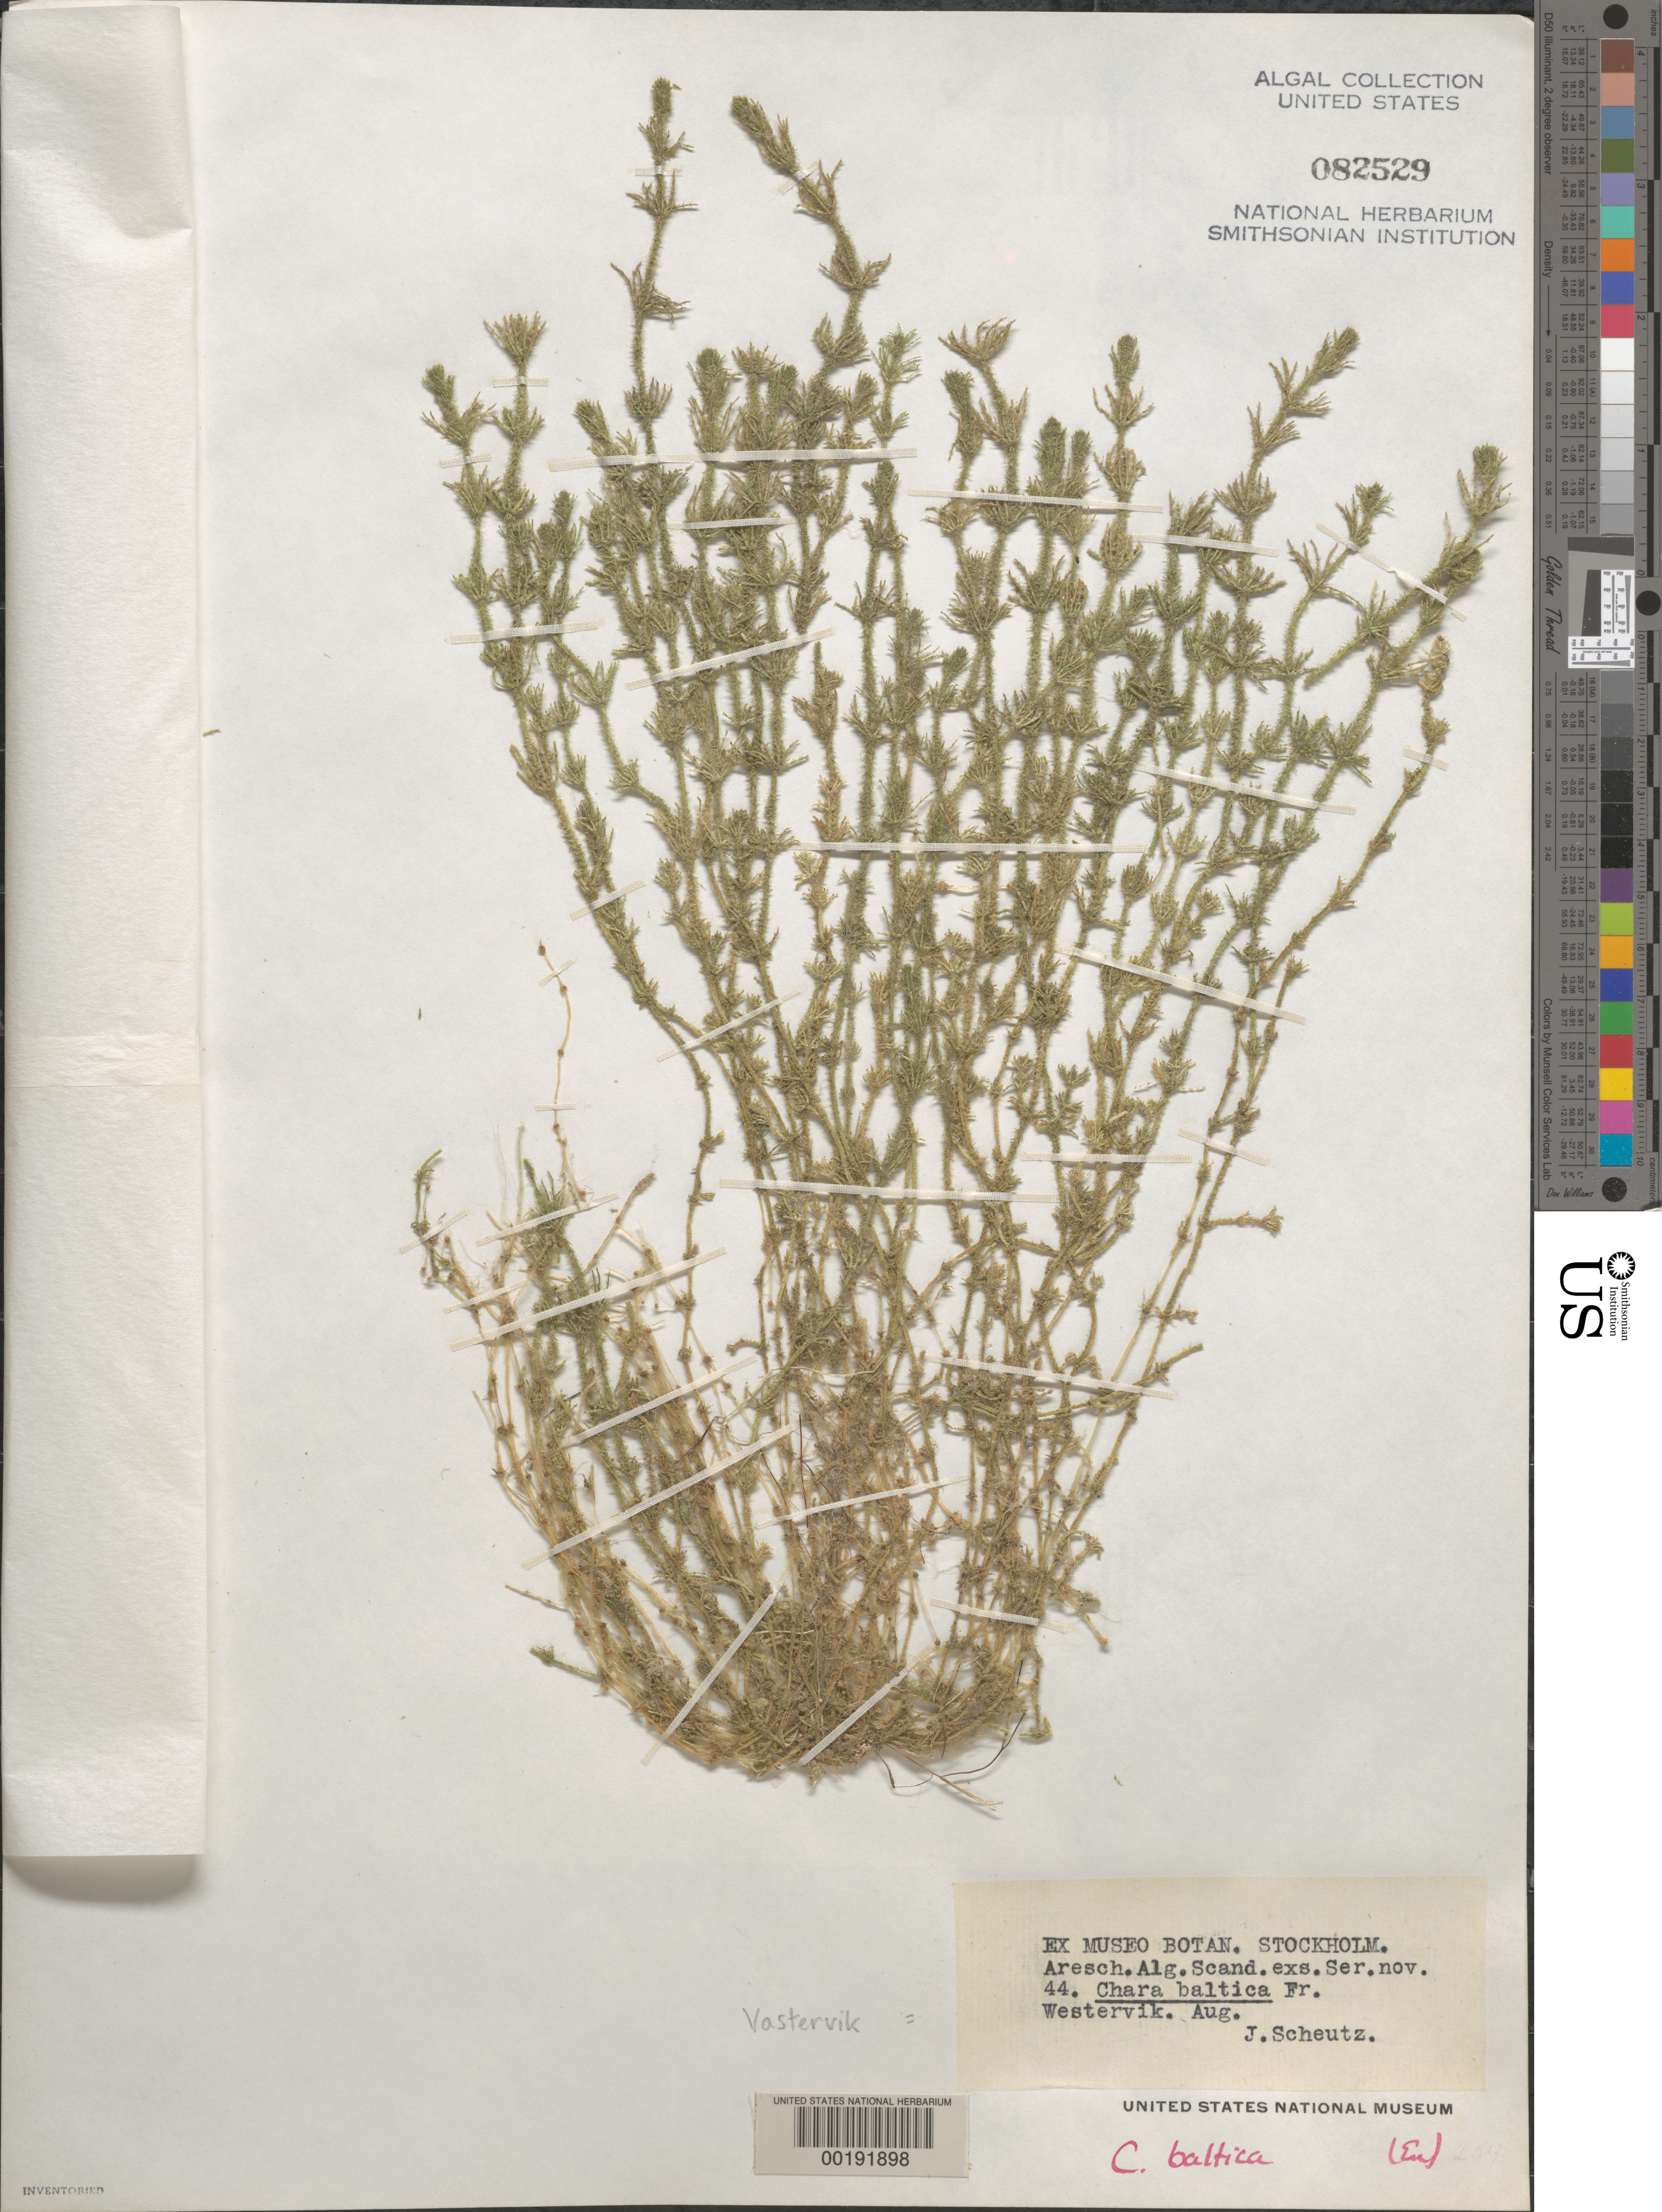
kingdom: Plantae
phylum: Charophyta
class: Charophyceae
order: Charales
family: Characeae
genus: Chara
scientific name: Chara baltica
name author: (Hartm.) Bruzelius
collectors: J. Scheutz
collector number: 44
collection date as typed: Aug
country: Sweden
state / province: Dalarna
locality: Vastervik (westervik)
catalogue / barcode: US 82529